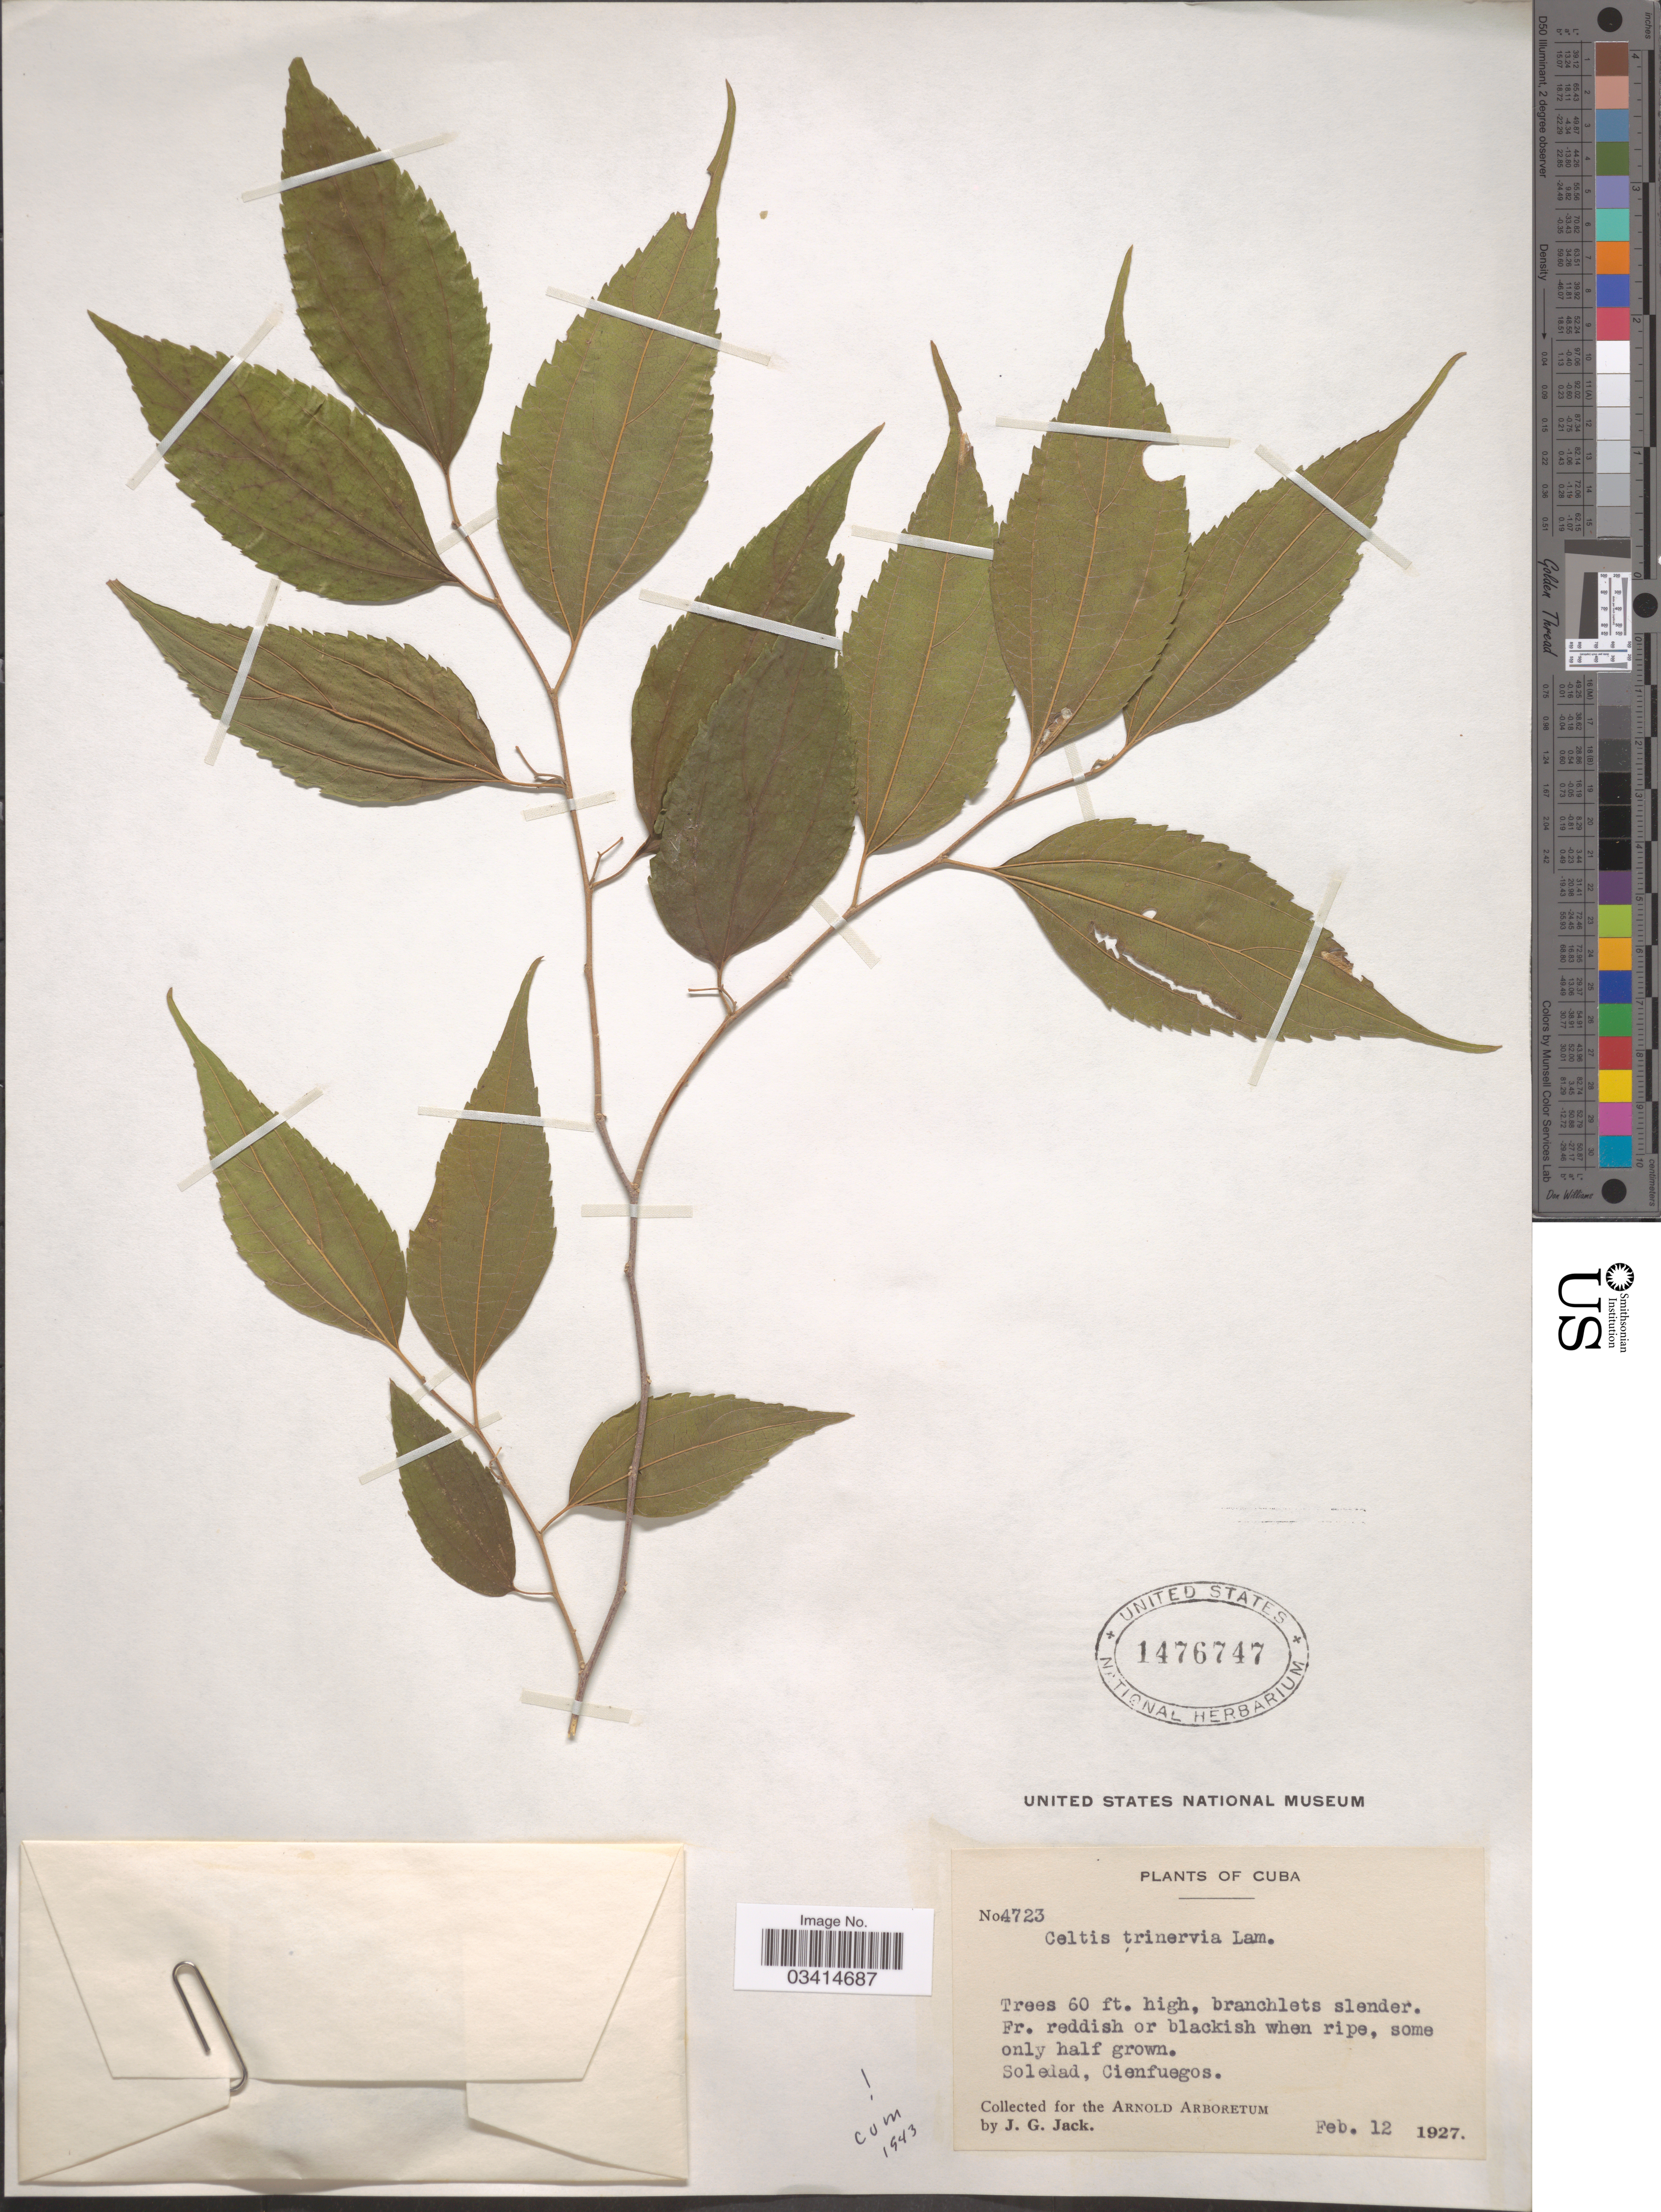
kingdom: Plantae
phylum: Tracheophyta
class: Magnoliopsida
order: Rosales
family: Cannabaceae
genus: Celtis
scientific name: Celtis trinervia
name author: Lam.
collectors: J. G. Jack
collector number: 4723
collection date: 1927-02-12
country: Cuba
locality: Soledad, Cienfuegos.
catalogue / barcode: US 1476747